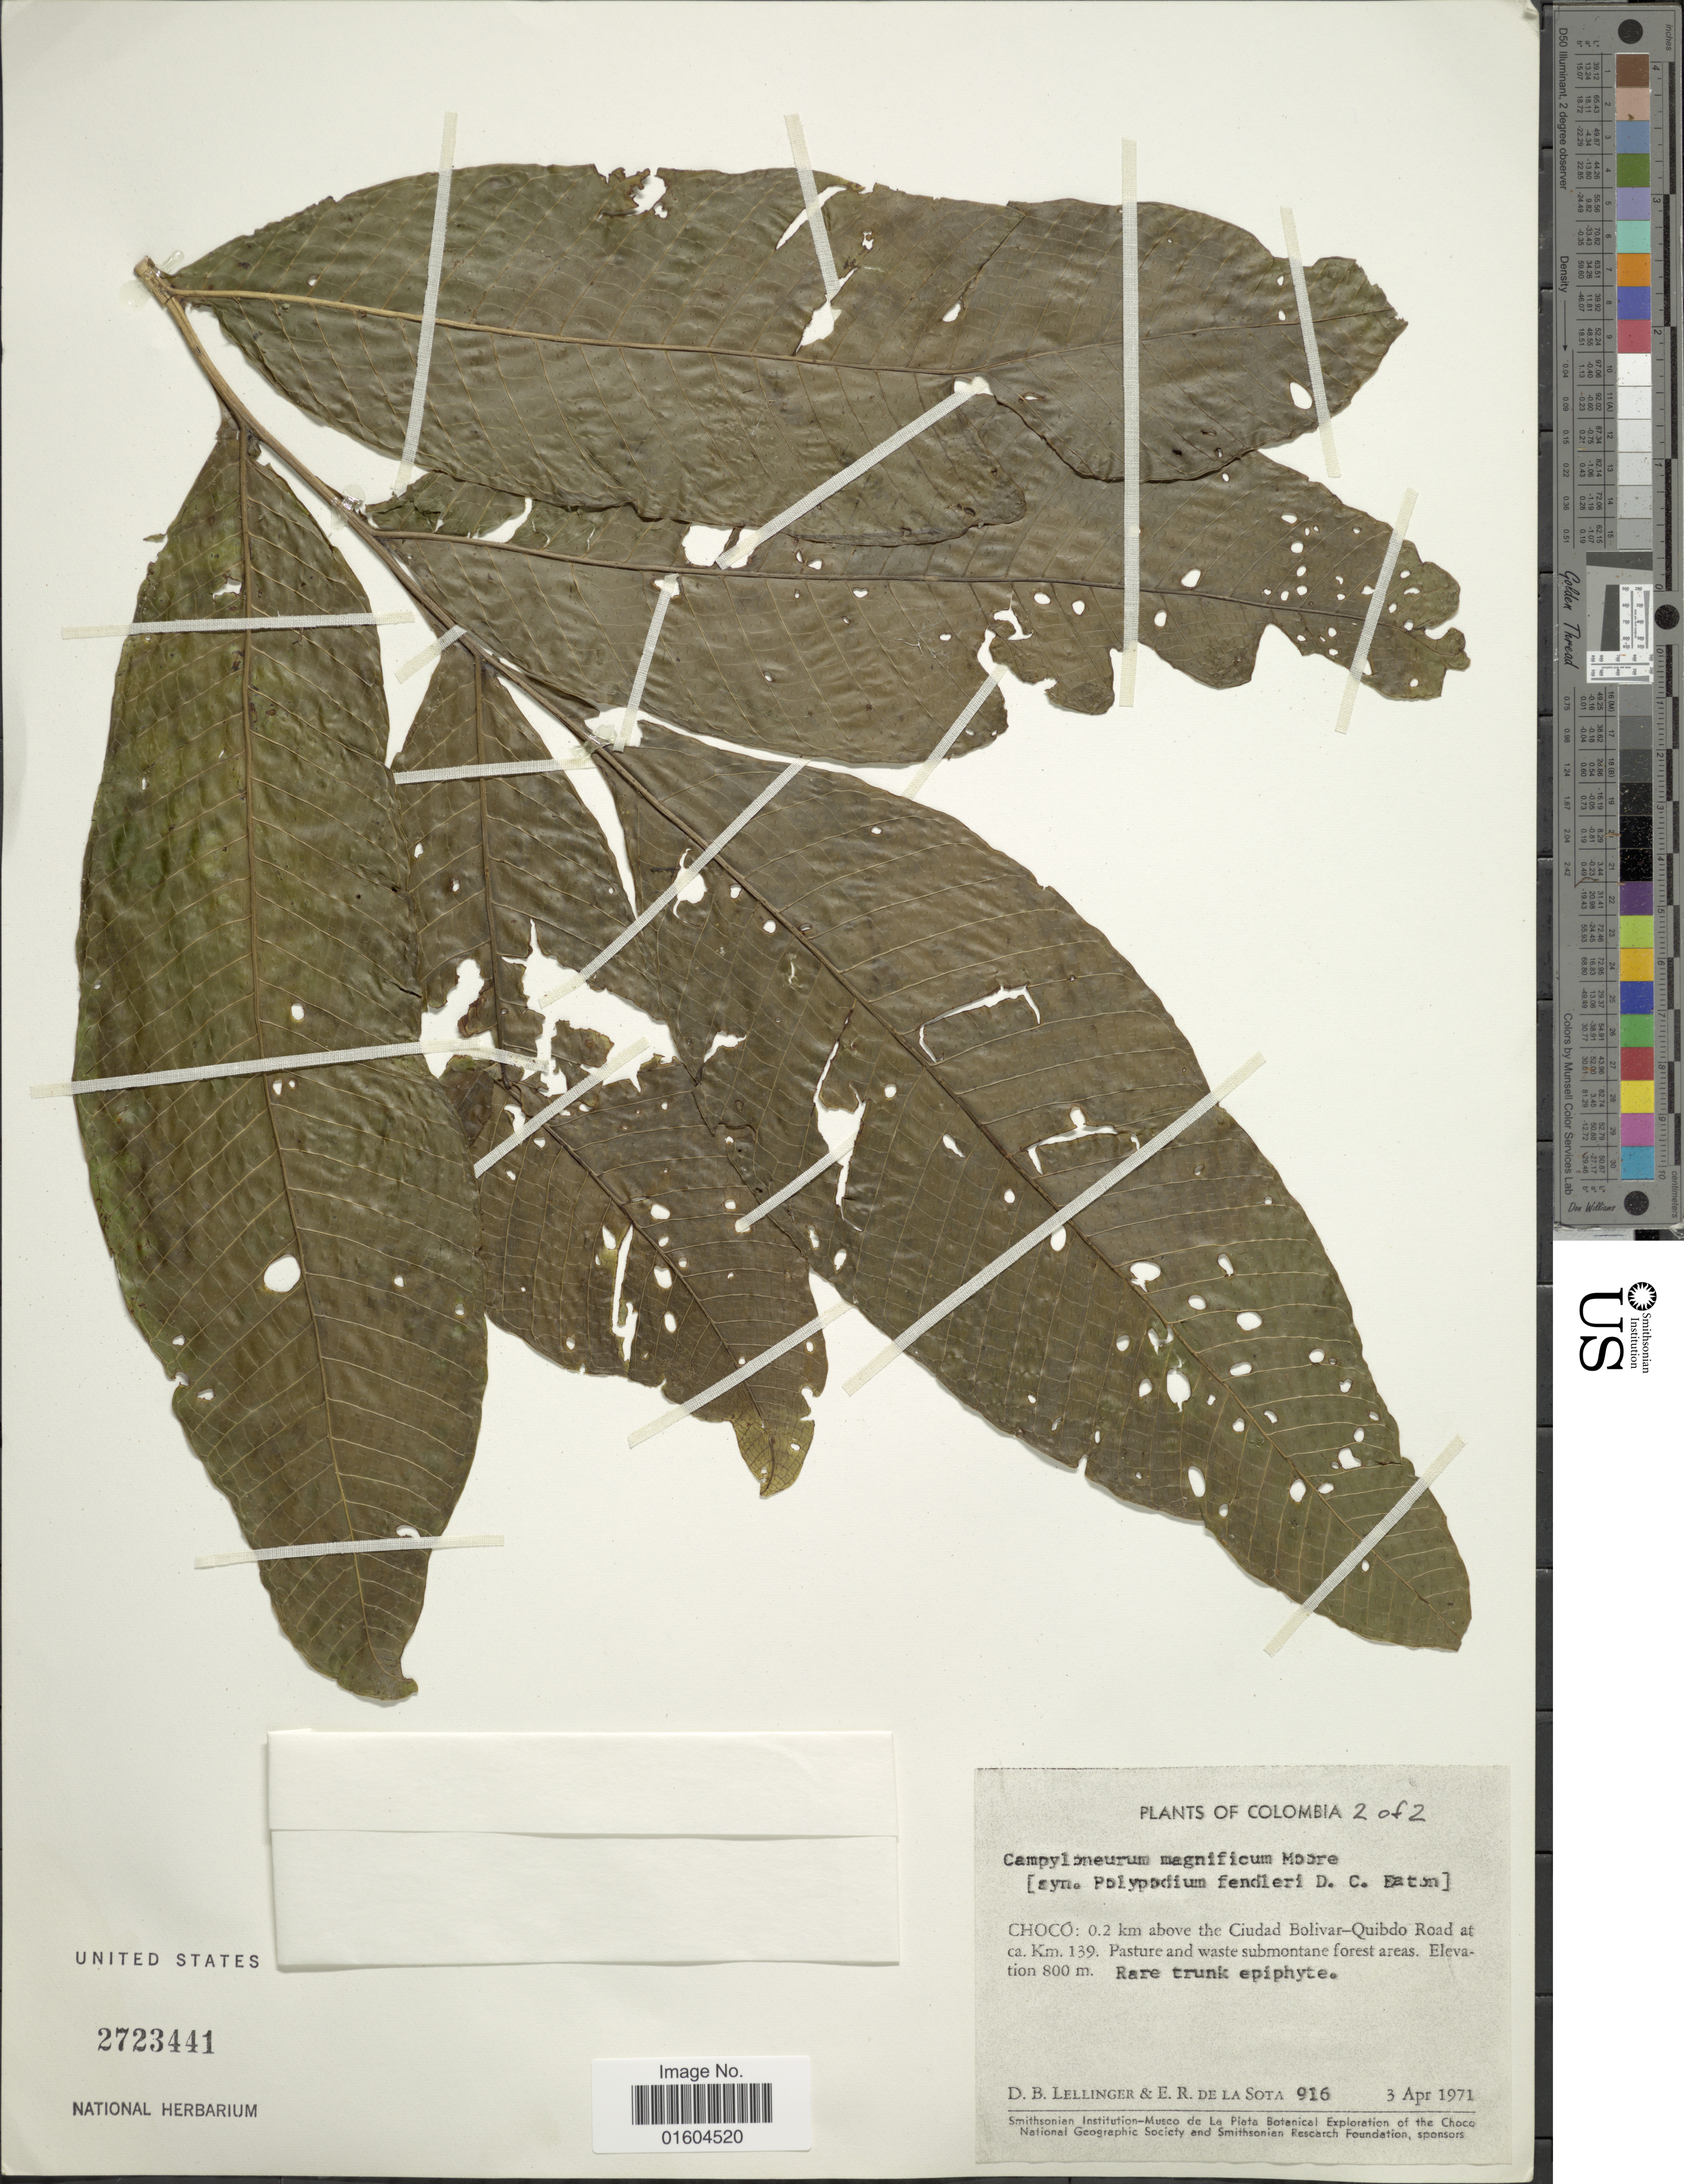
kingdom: Plantae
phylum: Tracheophyta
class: Polypodiopsida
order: Polypodiales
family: Polypodiaceae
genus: Campyloneurum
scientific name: Campyloneurum magnificum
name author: T. Moore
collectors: D. B. Lellinger & E. R. de la Sota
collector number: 916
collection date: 1971-04-03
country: Colombia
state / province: Chocó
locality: Columbia, Choco: 0.2 km the Ciudad Bolivar- Quibdo Road at ca. Km. 139. Pasture and waste submontane forest areas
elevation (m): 800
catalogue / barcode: US 2723441